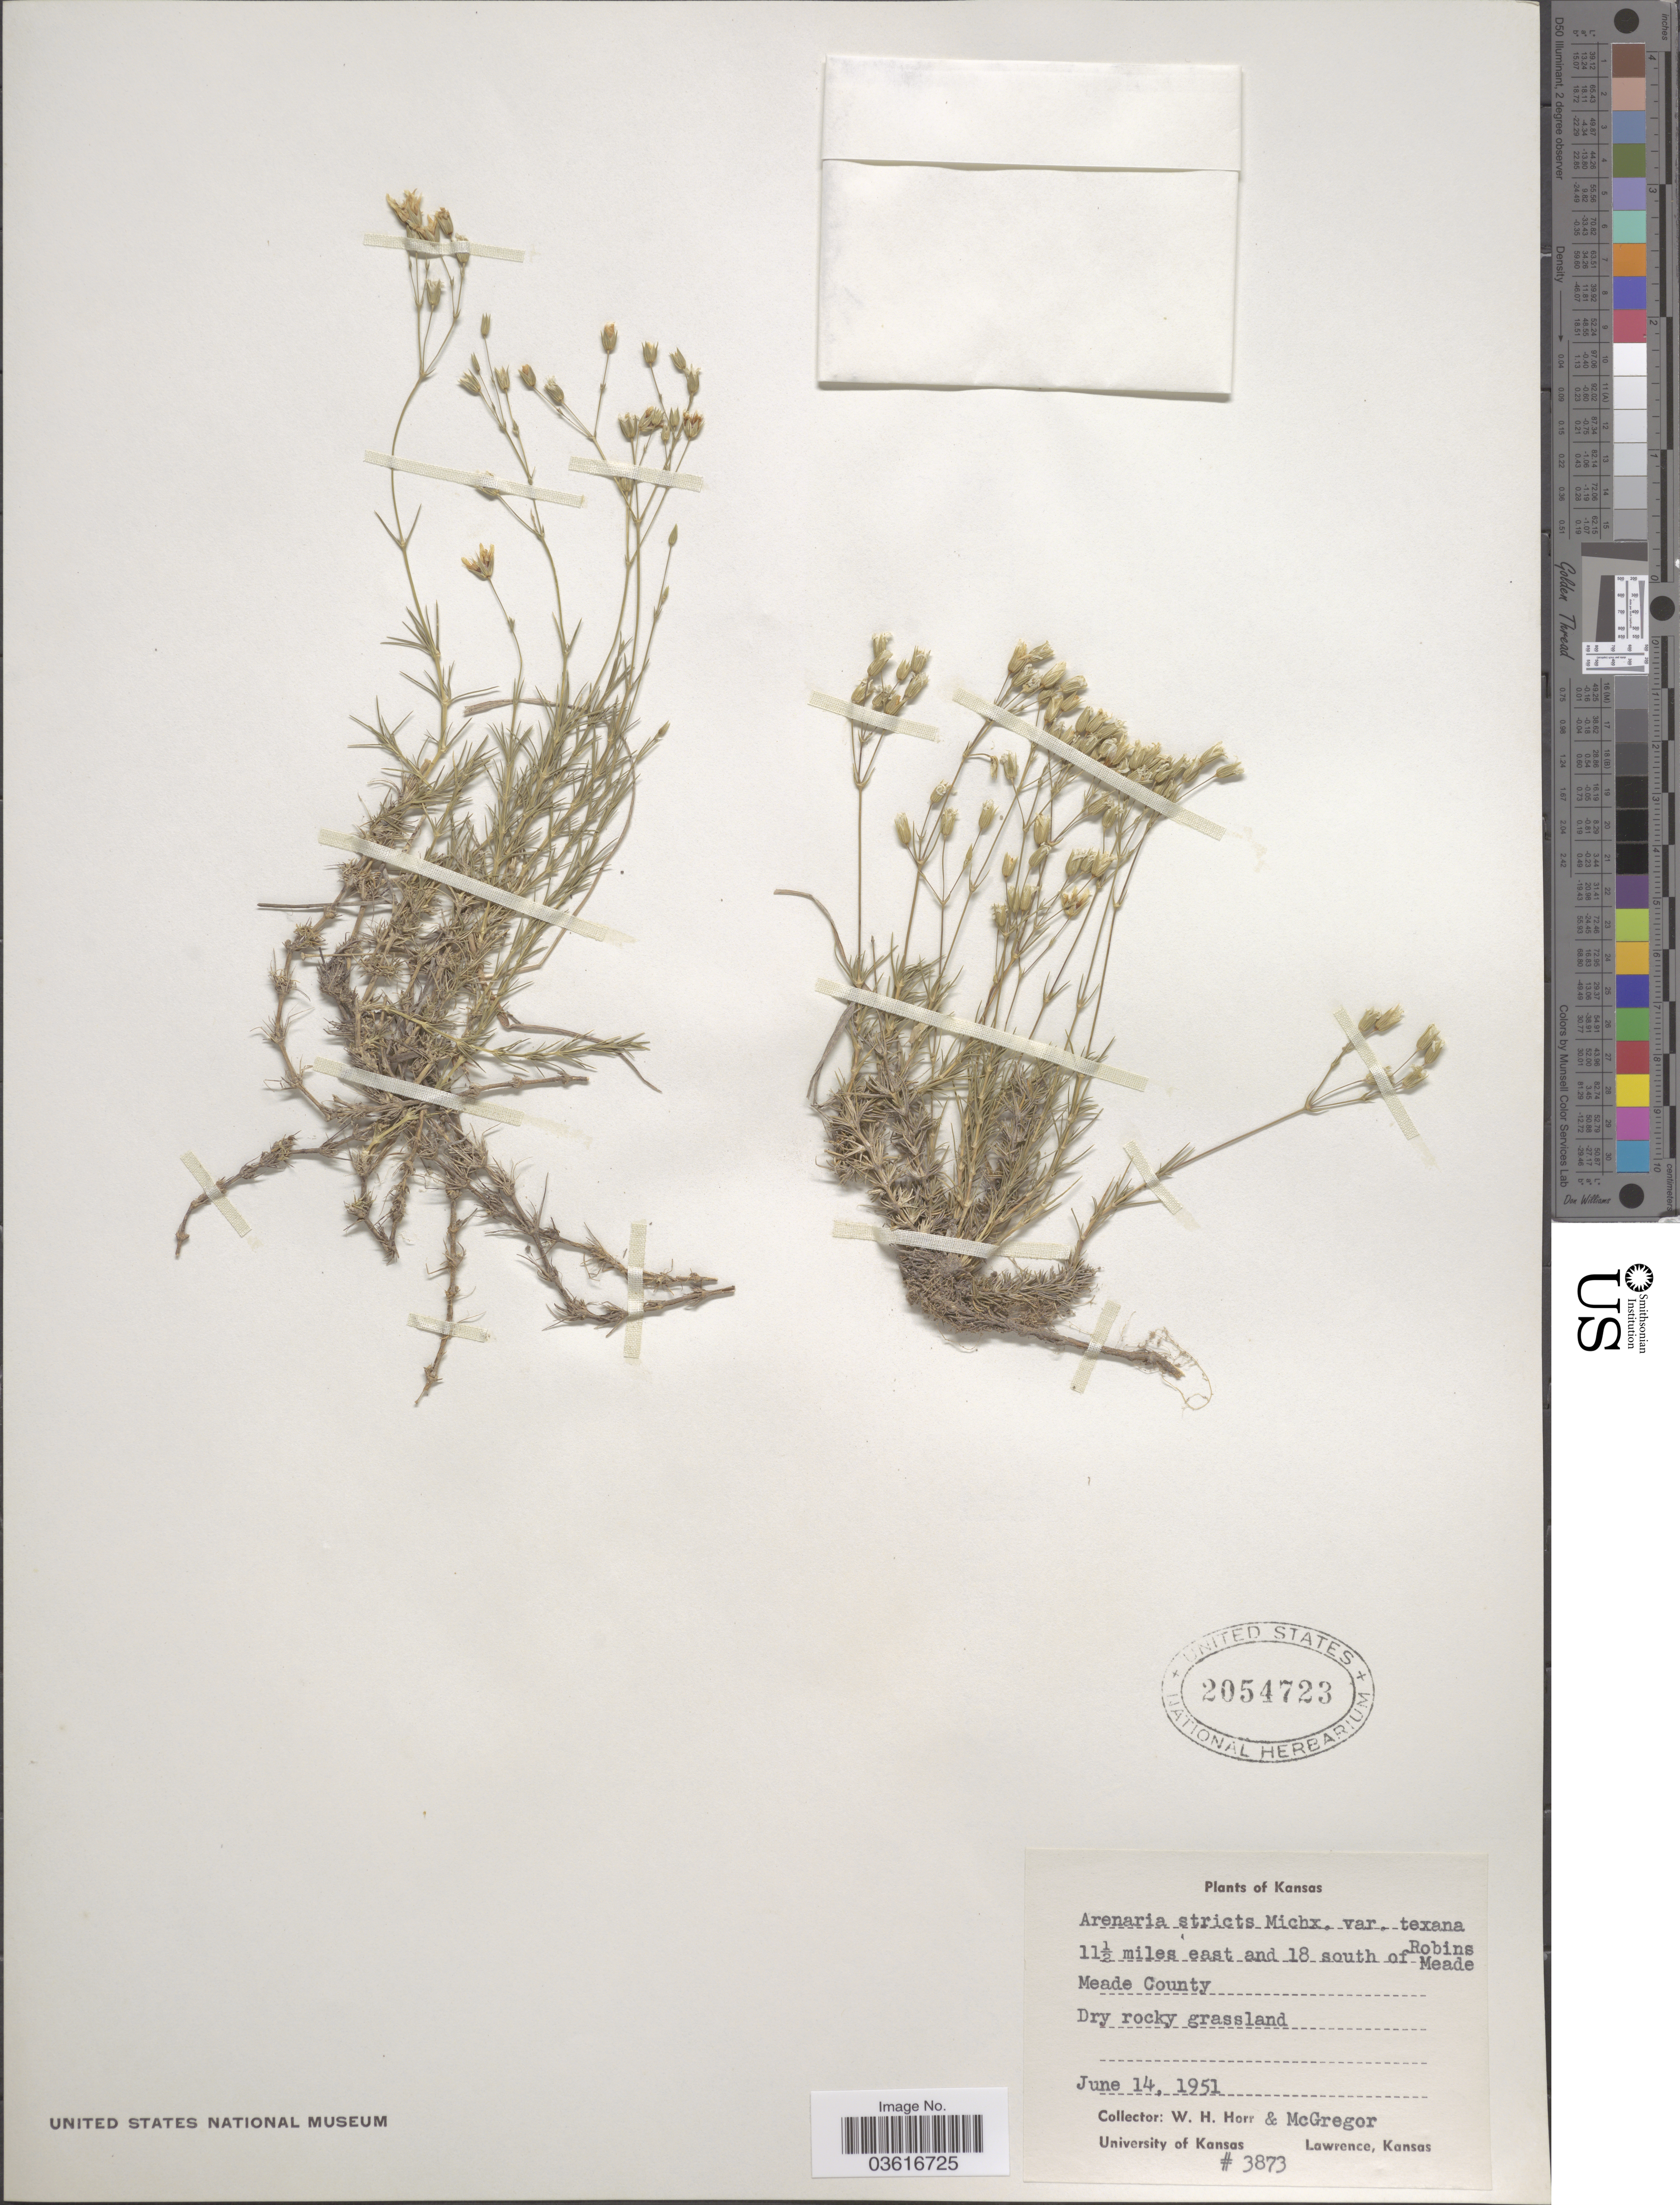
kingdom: Plantae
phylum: Tracheophyta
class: Magnoliopsida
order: Caryophyllales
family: Caryophyllaceae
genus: Minuartia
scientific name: Minuartia stricta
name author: (Sw.) Hiern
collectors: W. H. Horr & -. McGregor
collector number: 3873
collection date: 1951-06-14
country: United States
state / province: Kansas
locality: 11½ miles east and 18 south of Robins Meade. Meade County.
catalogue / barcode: US 2054723